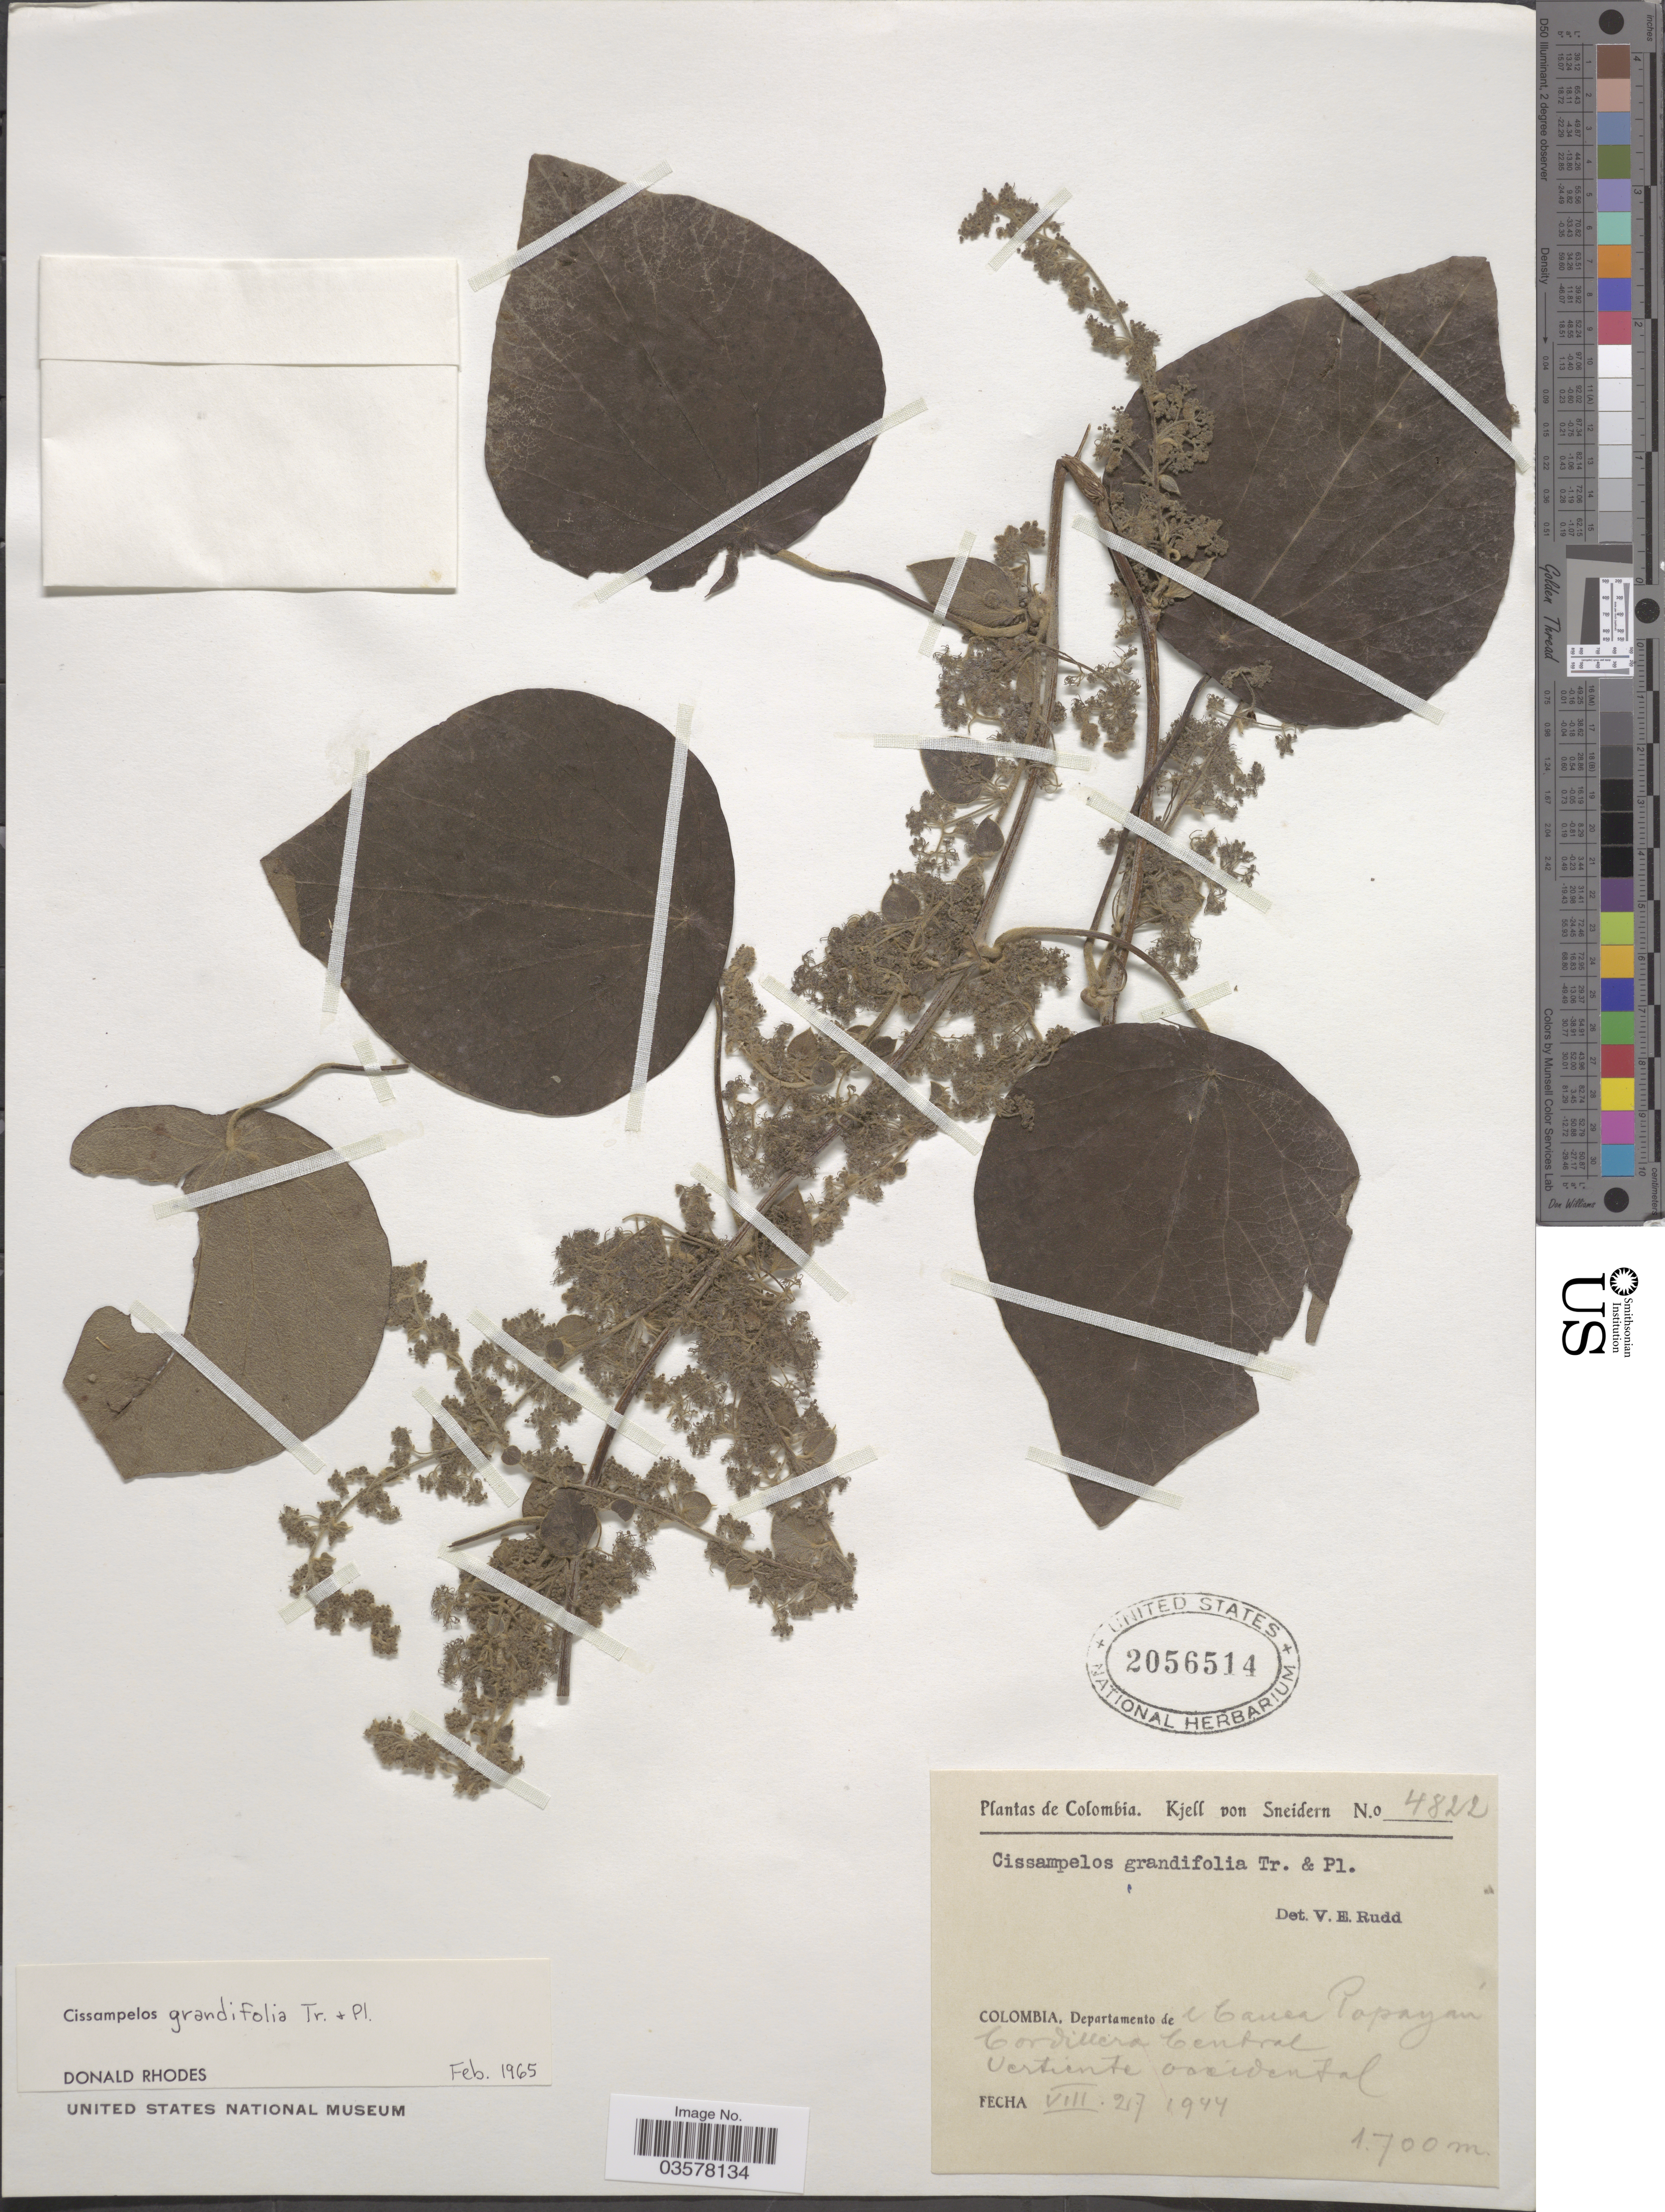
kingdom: Plantae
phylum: Tracheophyta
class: Magnoliopsida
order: Ranunculales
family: Menispermaceae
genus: Cissampelos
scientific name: Cissampelos grandifolia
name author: Triana & Planch.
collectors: K. von Sneidern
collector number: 4822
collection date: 1944-08-27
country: Colombia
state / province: Cauca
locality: Departamento del Cauca. Popayán. Cordillera Central. Vertiente occidental.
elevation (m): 1700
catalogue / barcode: US 2056514